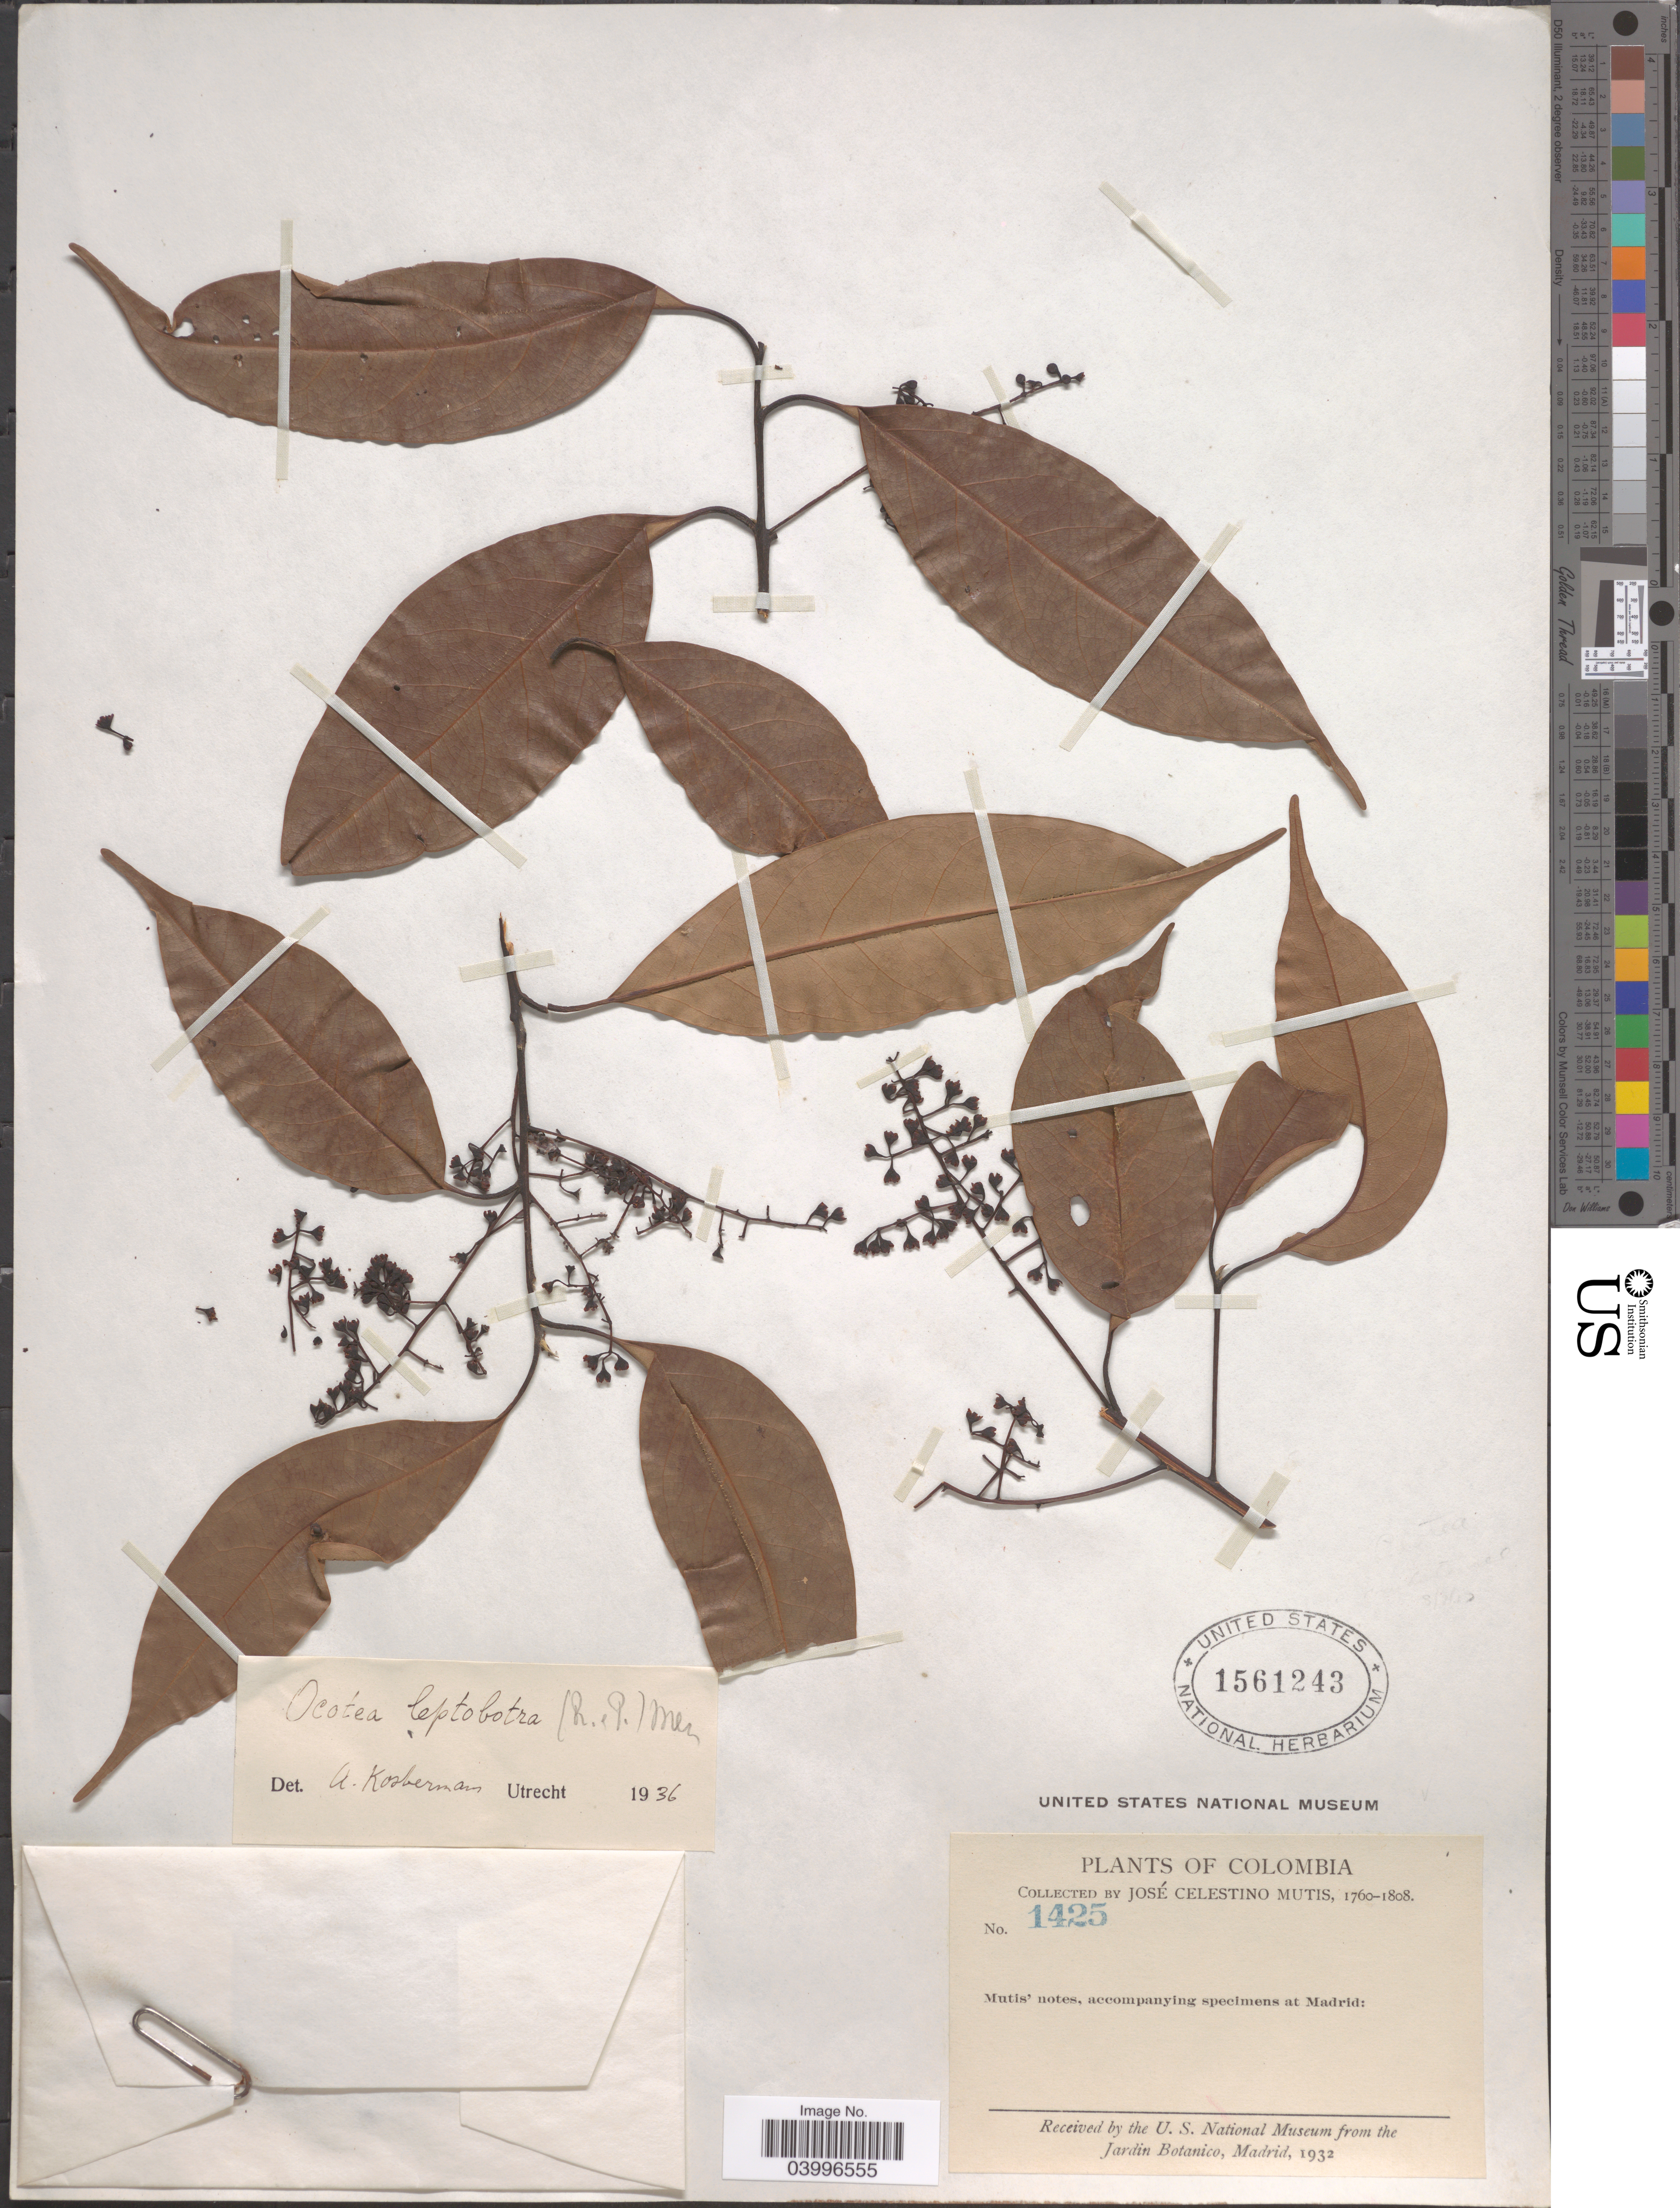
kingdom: Plantae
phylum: Tracheophyta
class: Magnoliopsida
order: Laurales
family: Lauraceae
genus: Ocotea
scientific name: Ocotea leptobotra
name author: (Ruiz et al.) Mez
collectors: J. C. B. Mutis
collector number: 1425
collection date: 1760/1808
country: Colombia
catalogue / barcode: US 1561243